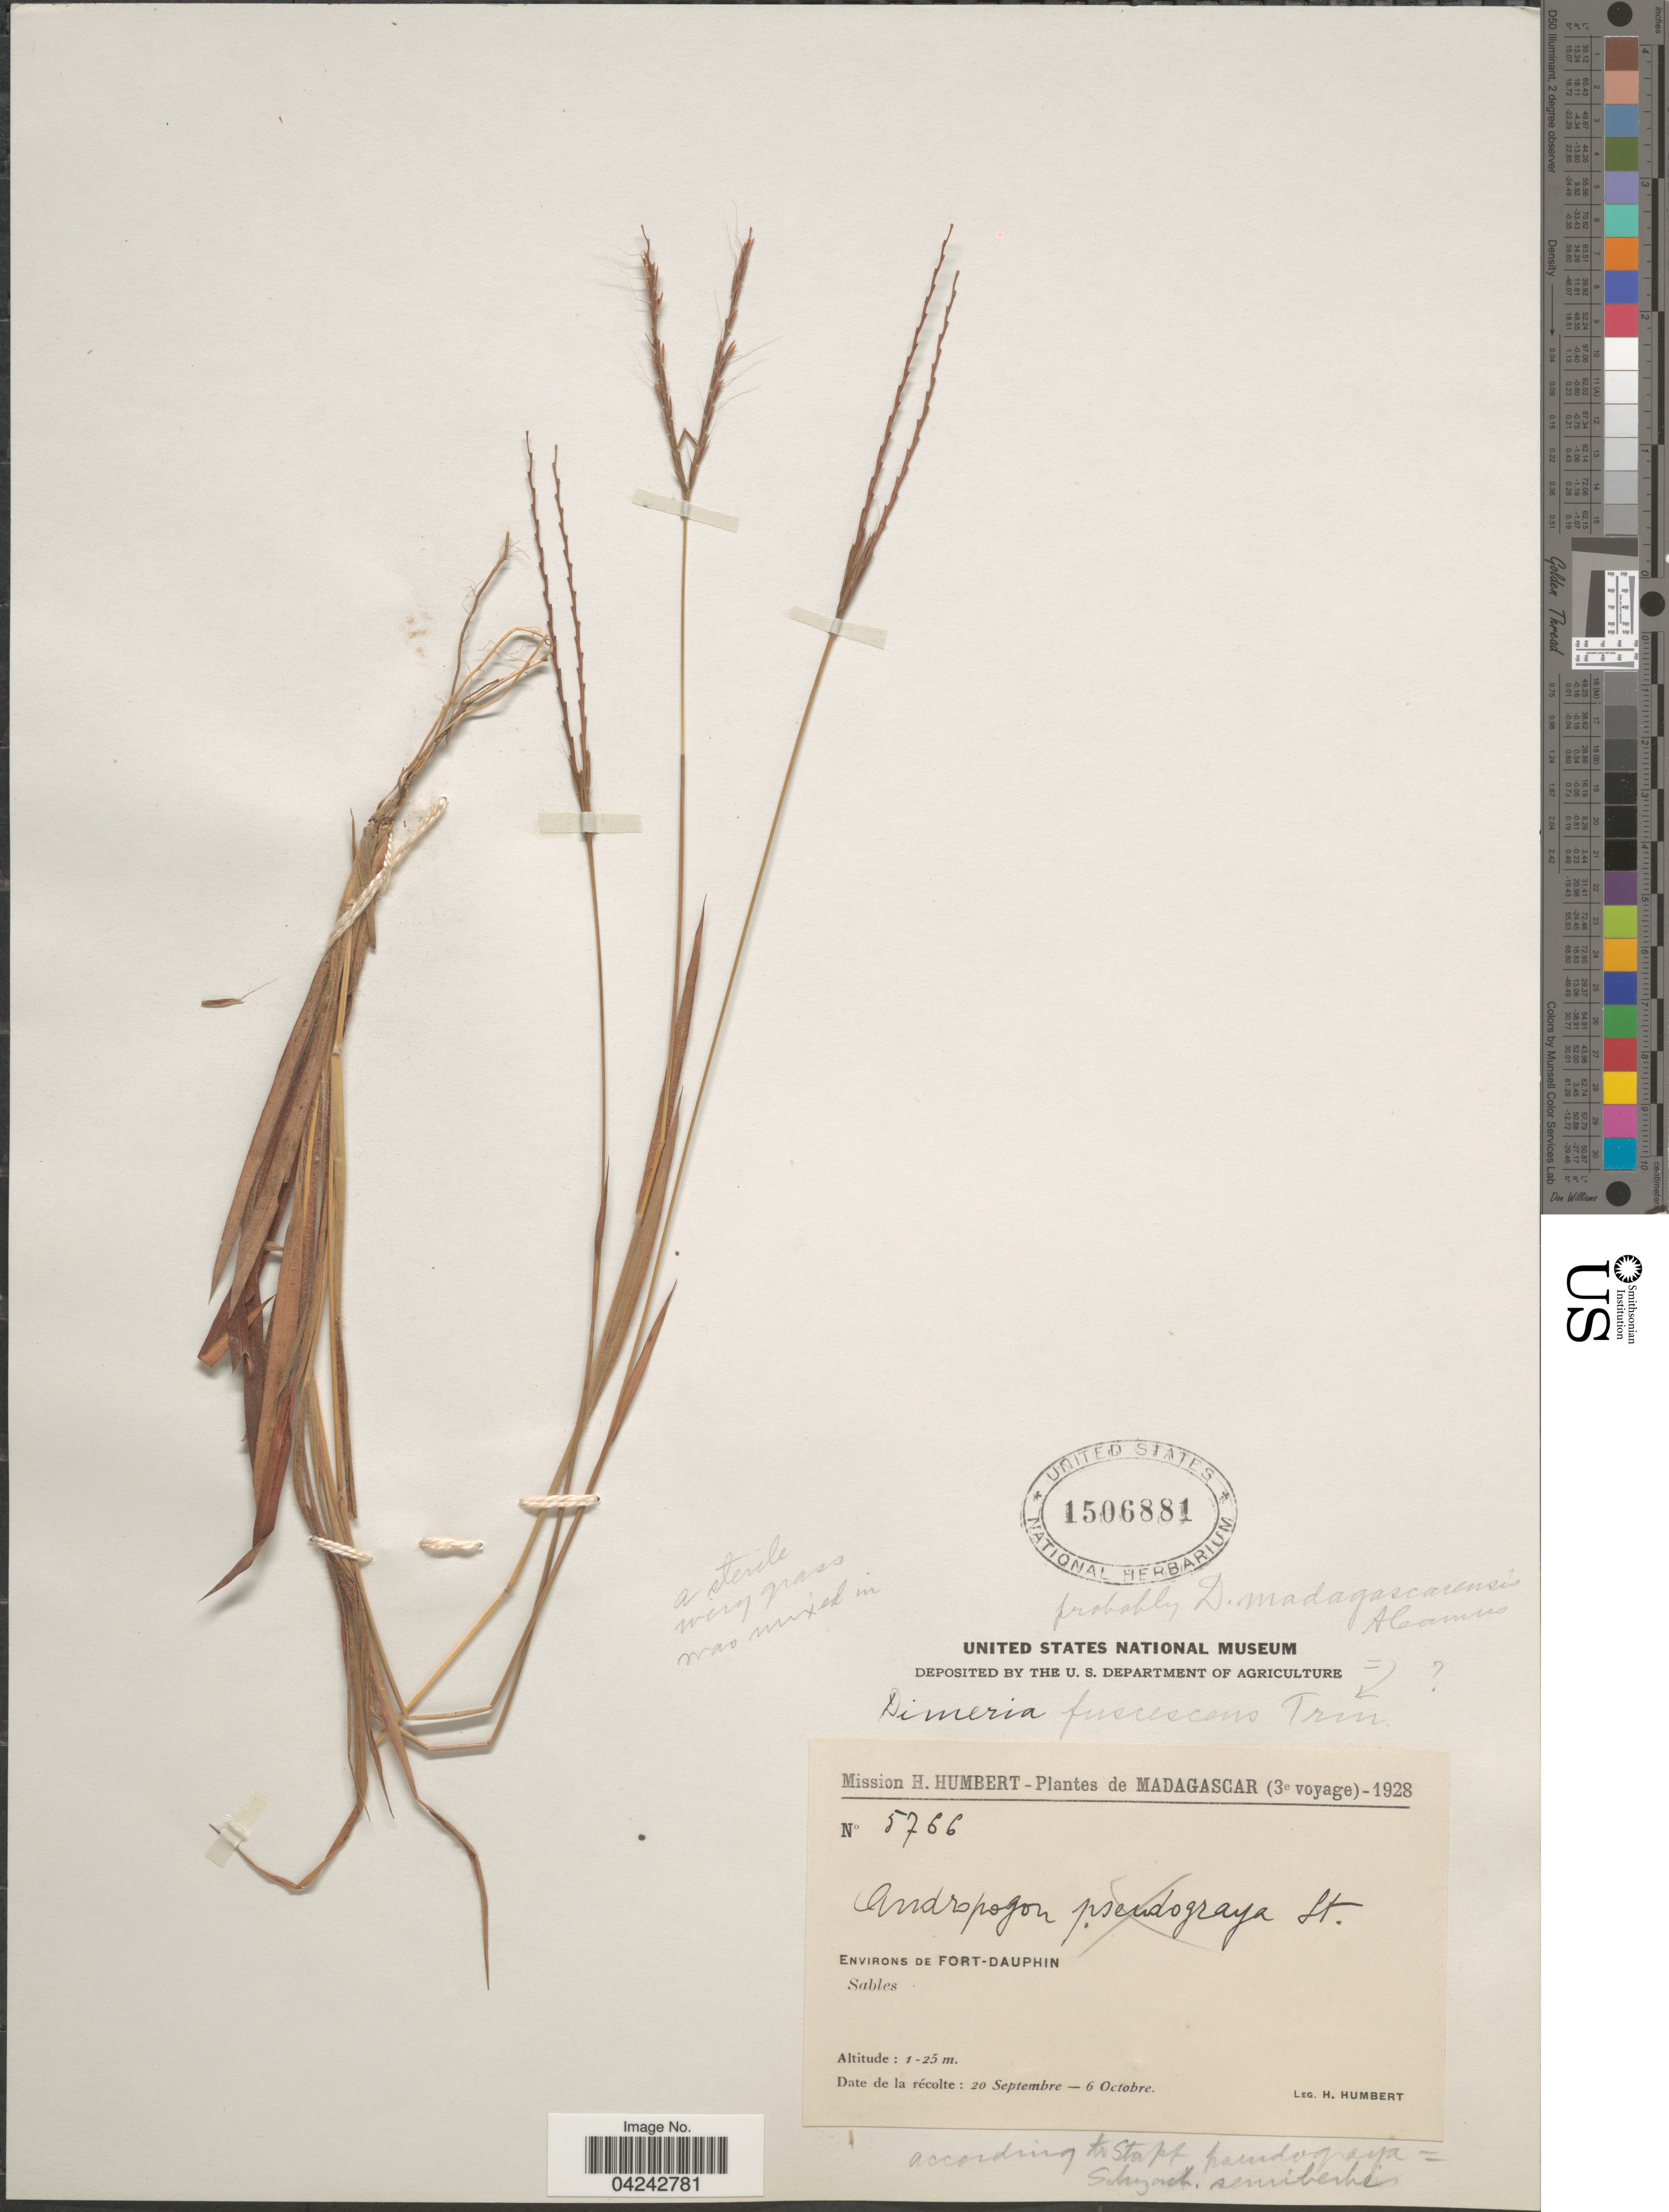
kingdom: Plantae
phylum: Tracheophyta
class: Liliopsida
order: Poales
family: Poaceae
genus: Dimeria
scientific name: Dimeria fuscescens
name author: Trin.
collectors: H. Humbert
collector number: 5766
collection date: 1928-09-20/1928-10-06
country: Madagascar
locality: (3e voyage) - 1928. Environs de Fort-Dauphin. Sables.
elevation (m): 1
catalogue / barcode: US 1506881